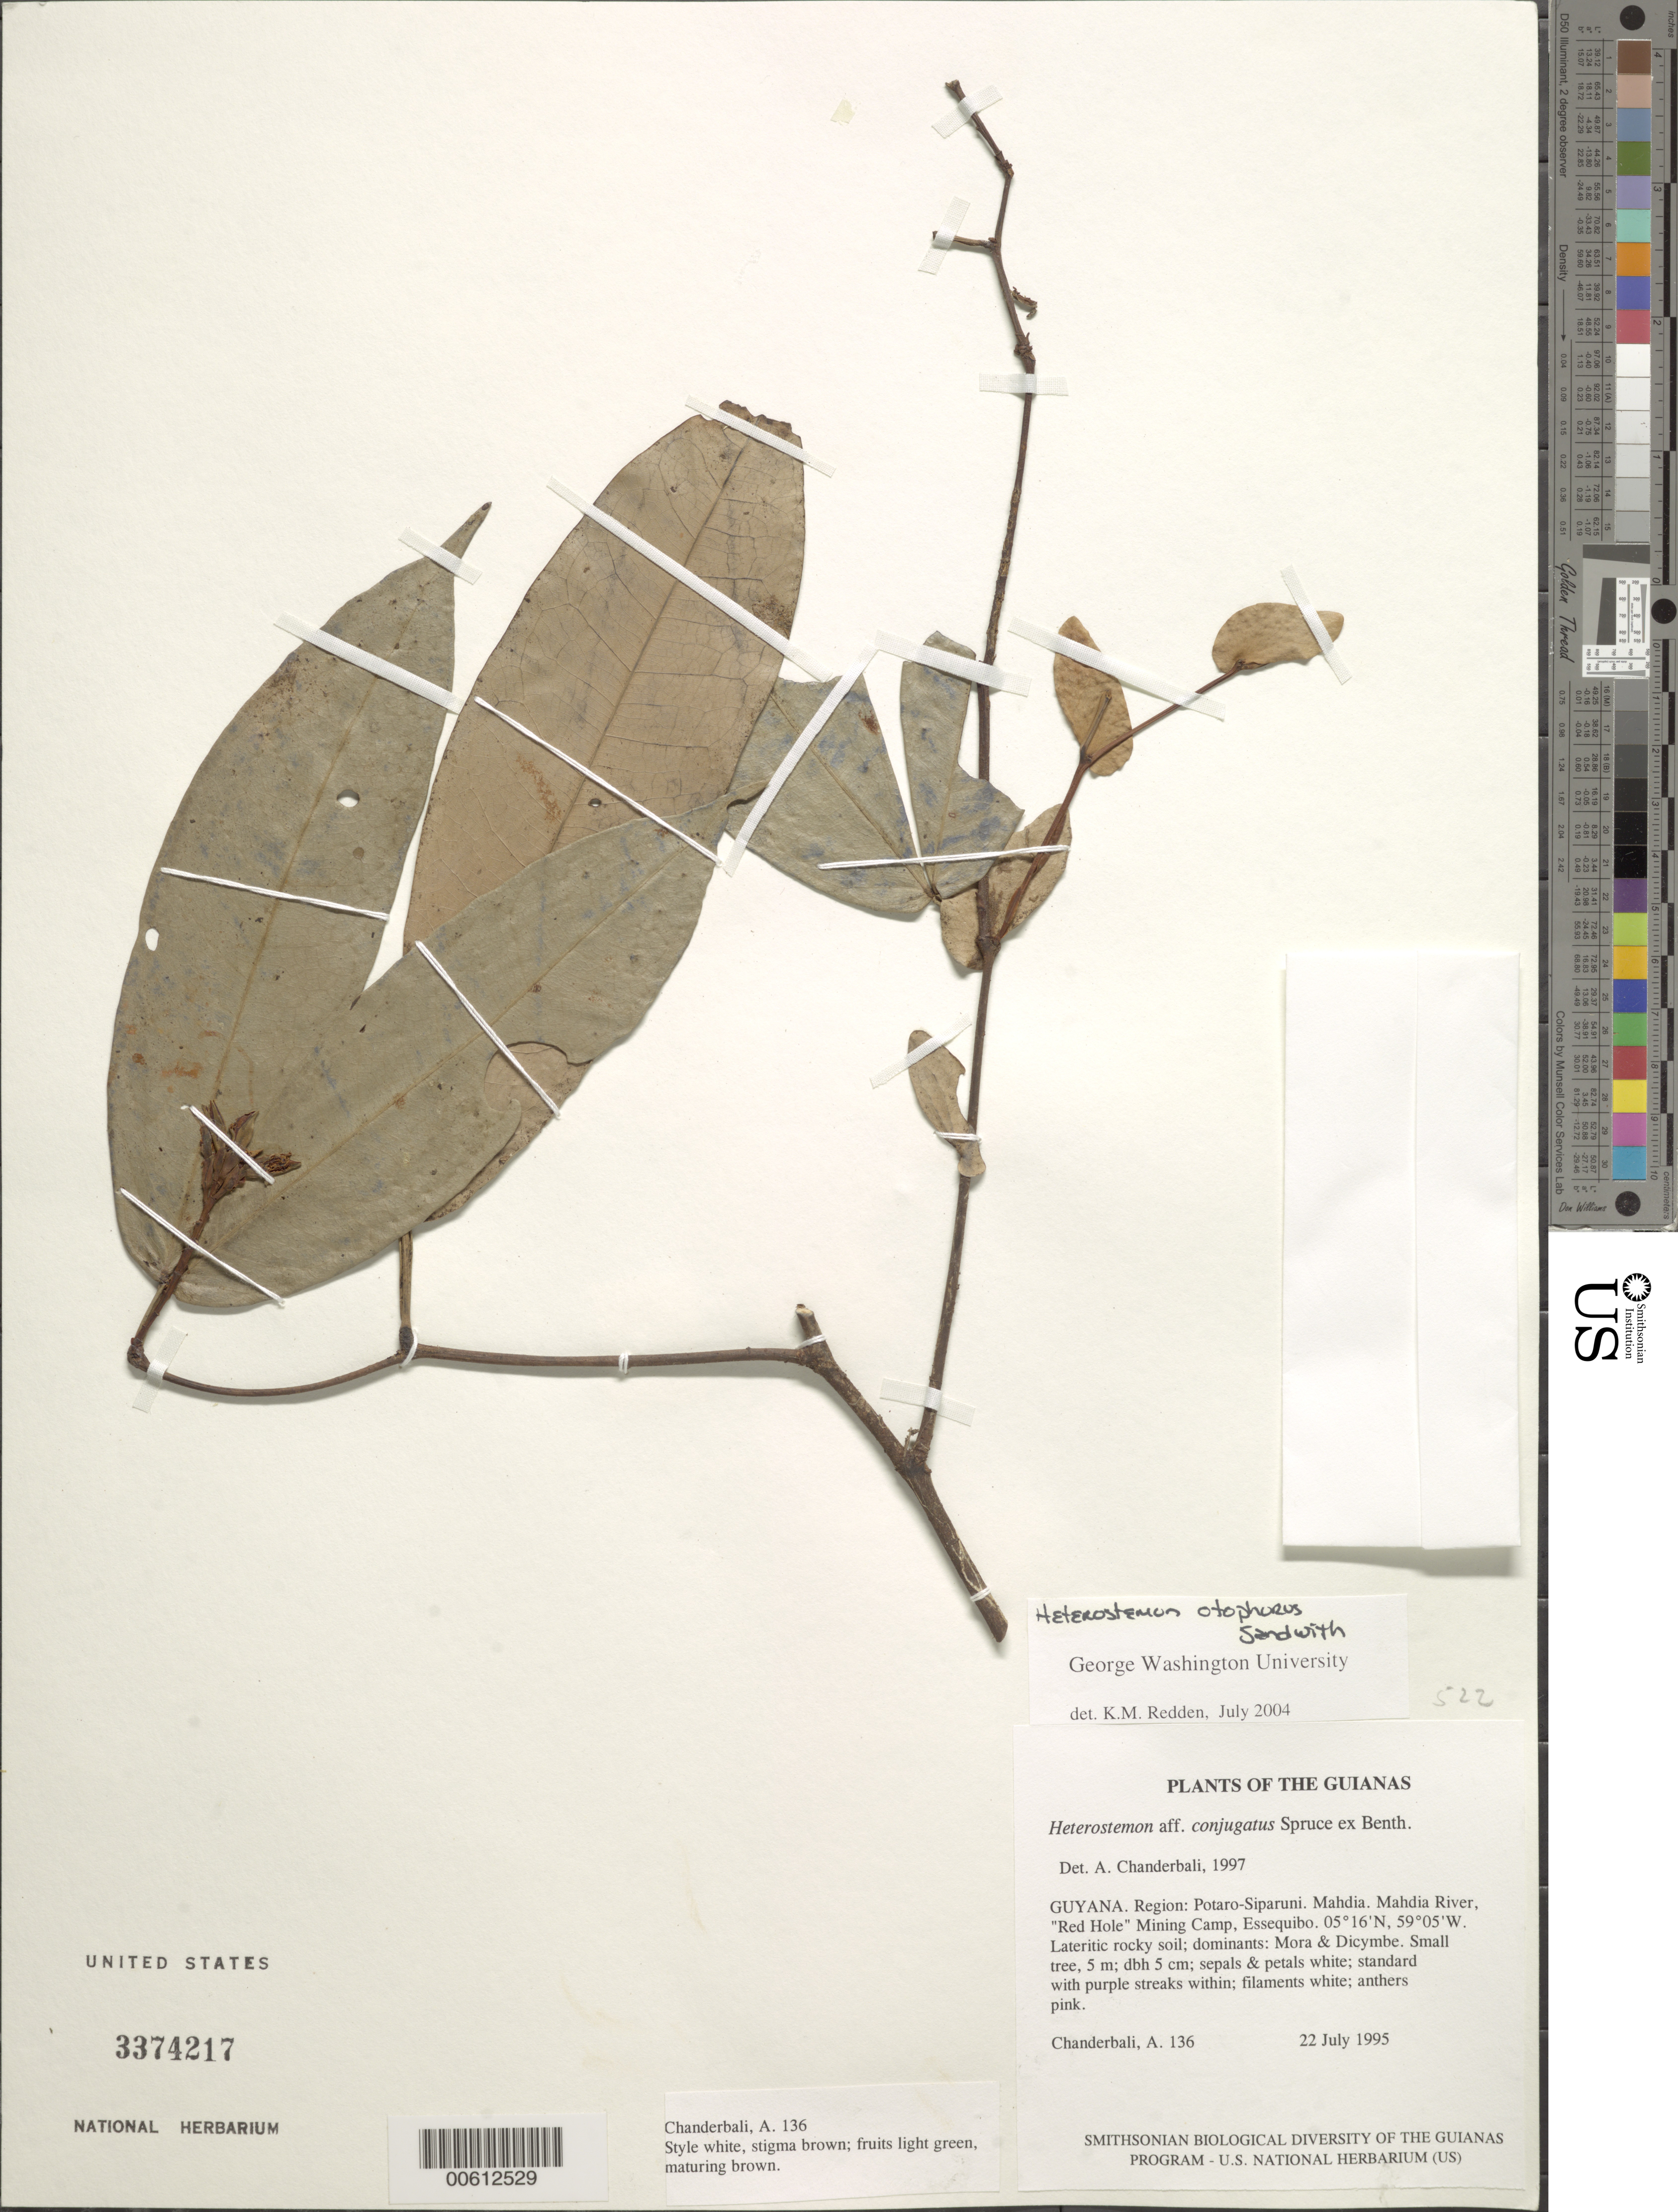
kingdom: Plantae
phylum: Tracheophyta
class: Magnoliopsida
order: Fabales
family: Fabaceae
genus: Heterostemon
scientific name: Heterostemon sp.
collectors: A. S. Chanderbali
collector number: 136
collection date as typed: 22 July 1995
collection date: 1995-07-22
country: Guyana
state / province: Potaro-Siparuni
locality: Mahdia. Mahdia River, "Red Hole" Mining Camp, Essequibo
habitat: Lateritic rocky soil; dominants: Mora & Dicymbe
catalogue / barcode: US 3374217